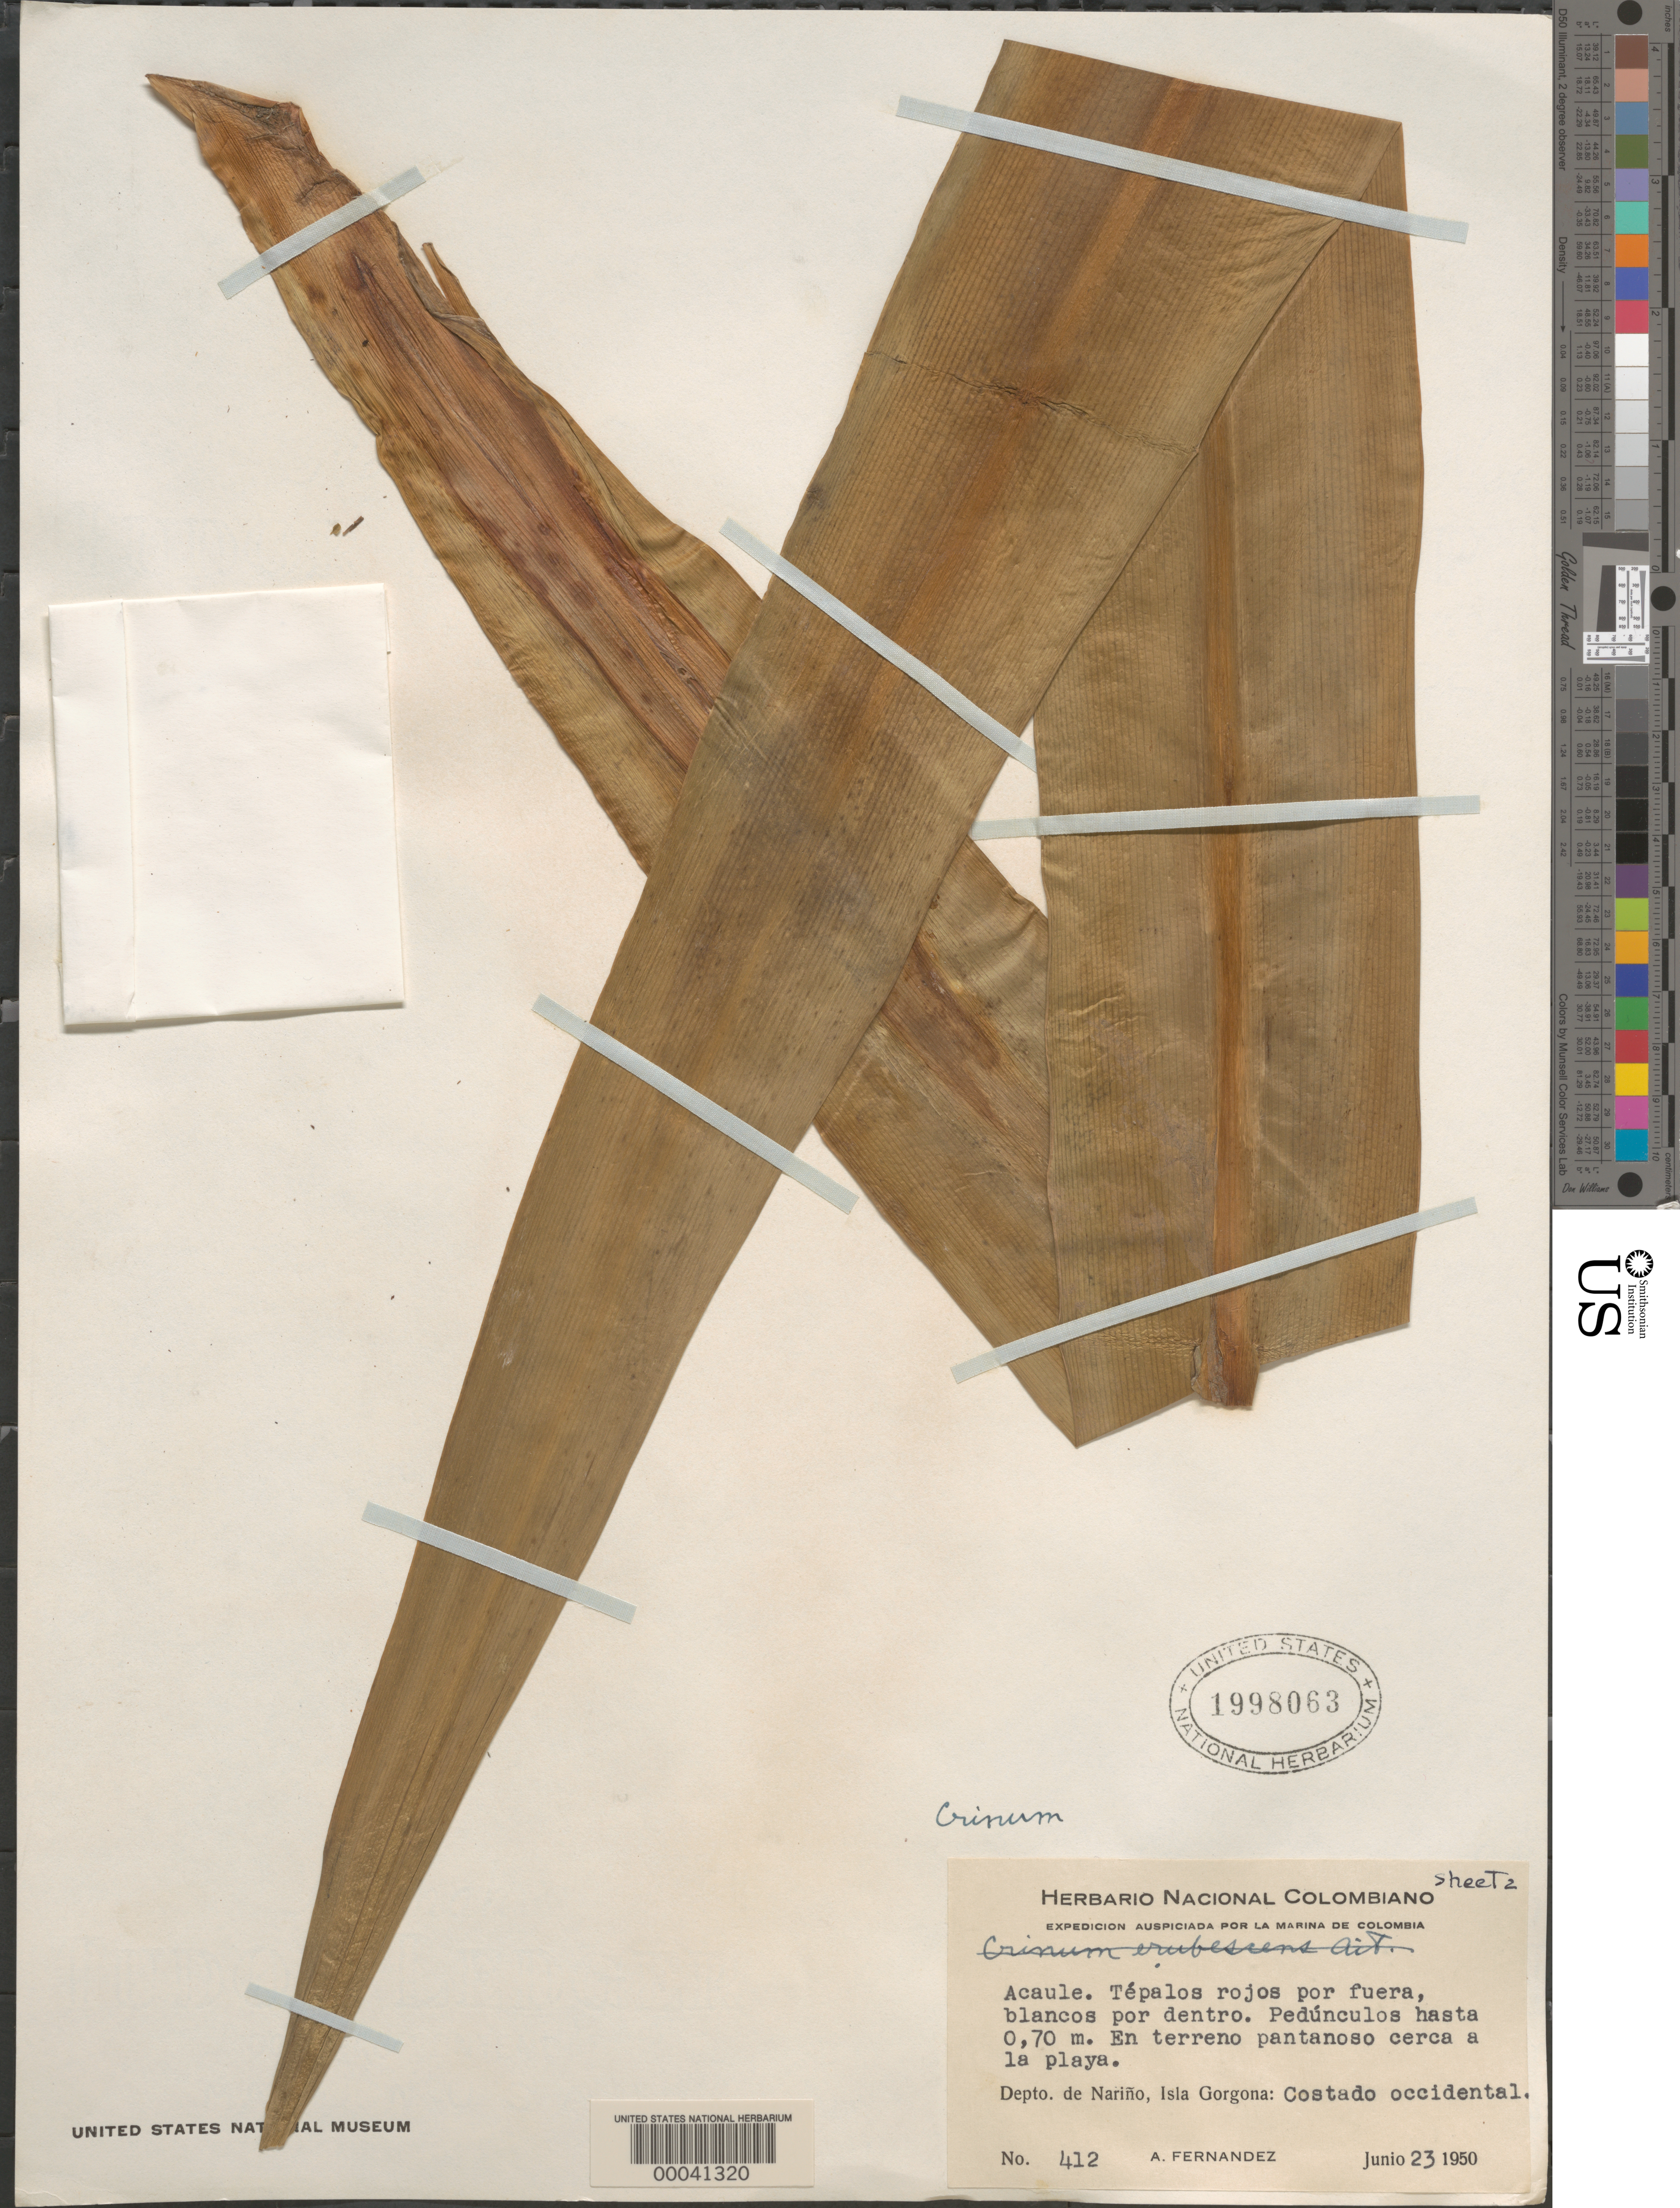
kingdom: Plantae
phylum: Tracheophyta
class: Liliopsida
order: Asparagales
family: Amaryllidaceae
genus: Crinum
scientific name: Crinum sp.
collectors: Á. Fernández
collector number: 412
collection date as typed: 23 Jun 1950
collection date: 1950-06-23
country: Colombia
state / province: Nariño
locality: Isla Gorgona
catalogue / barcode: US 1998063